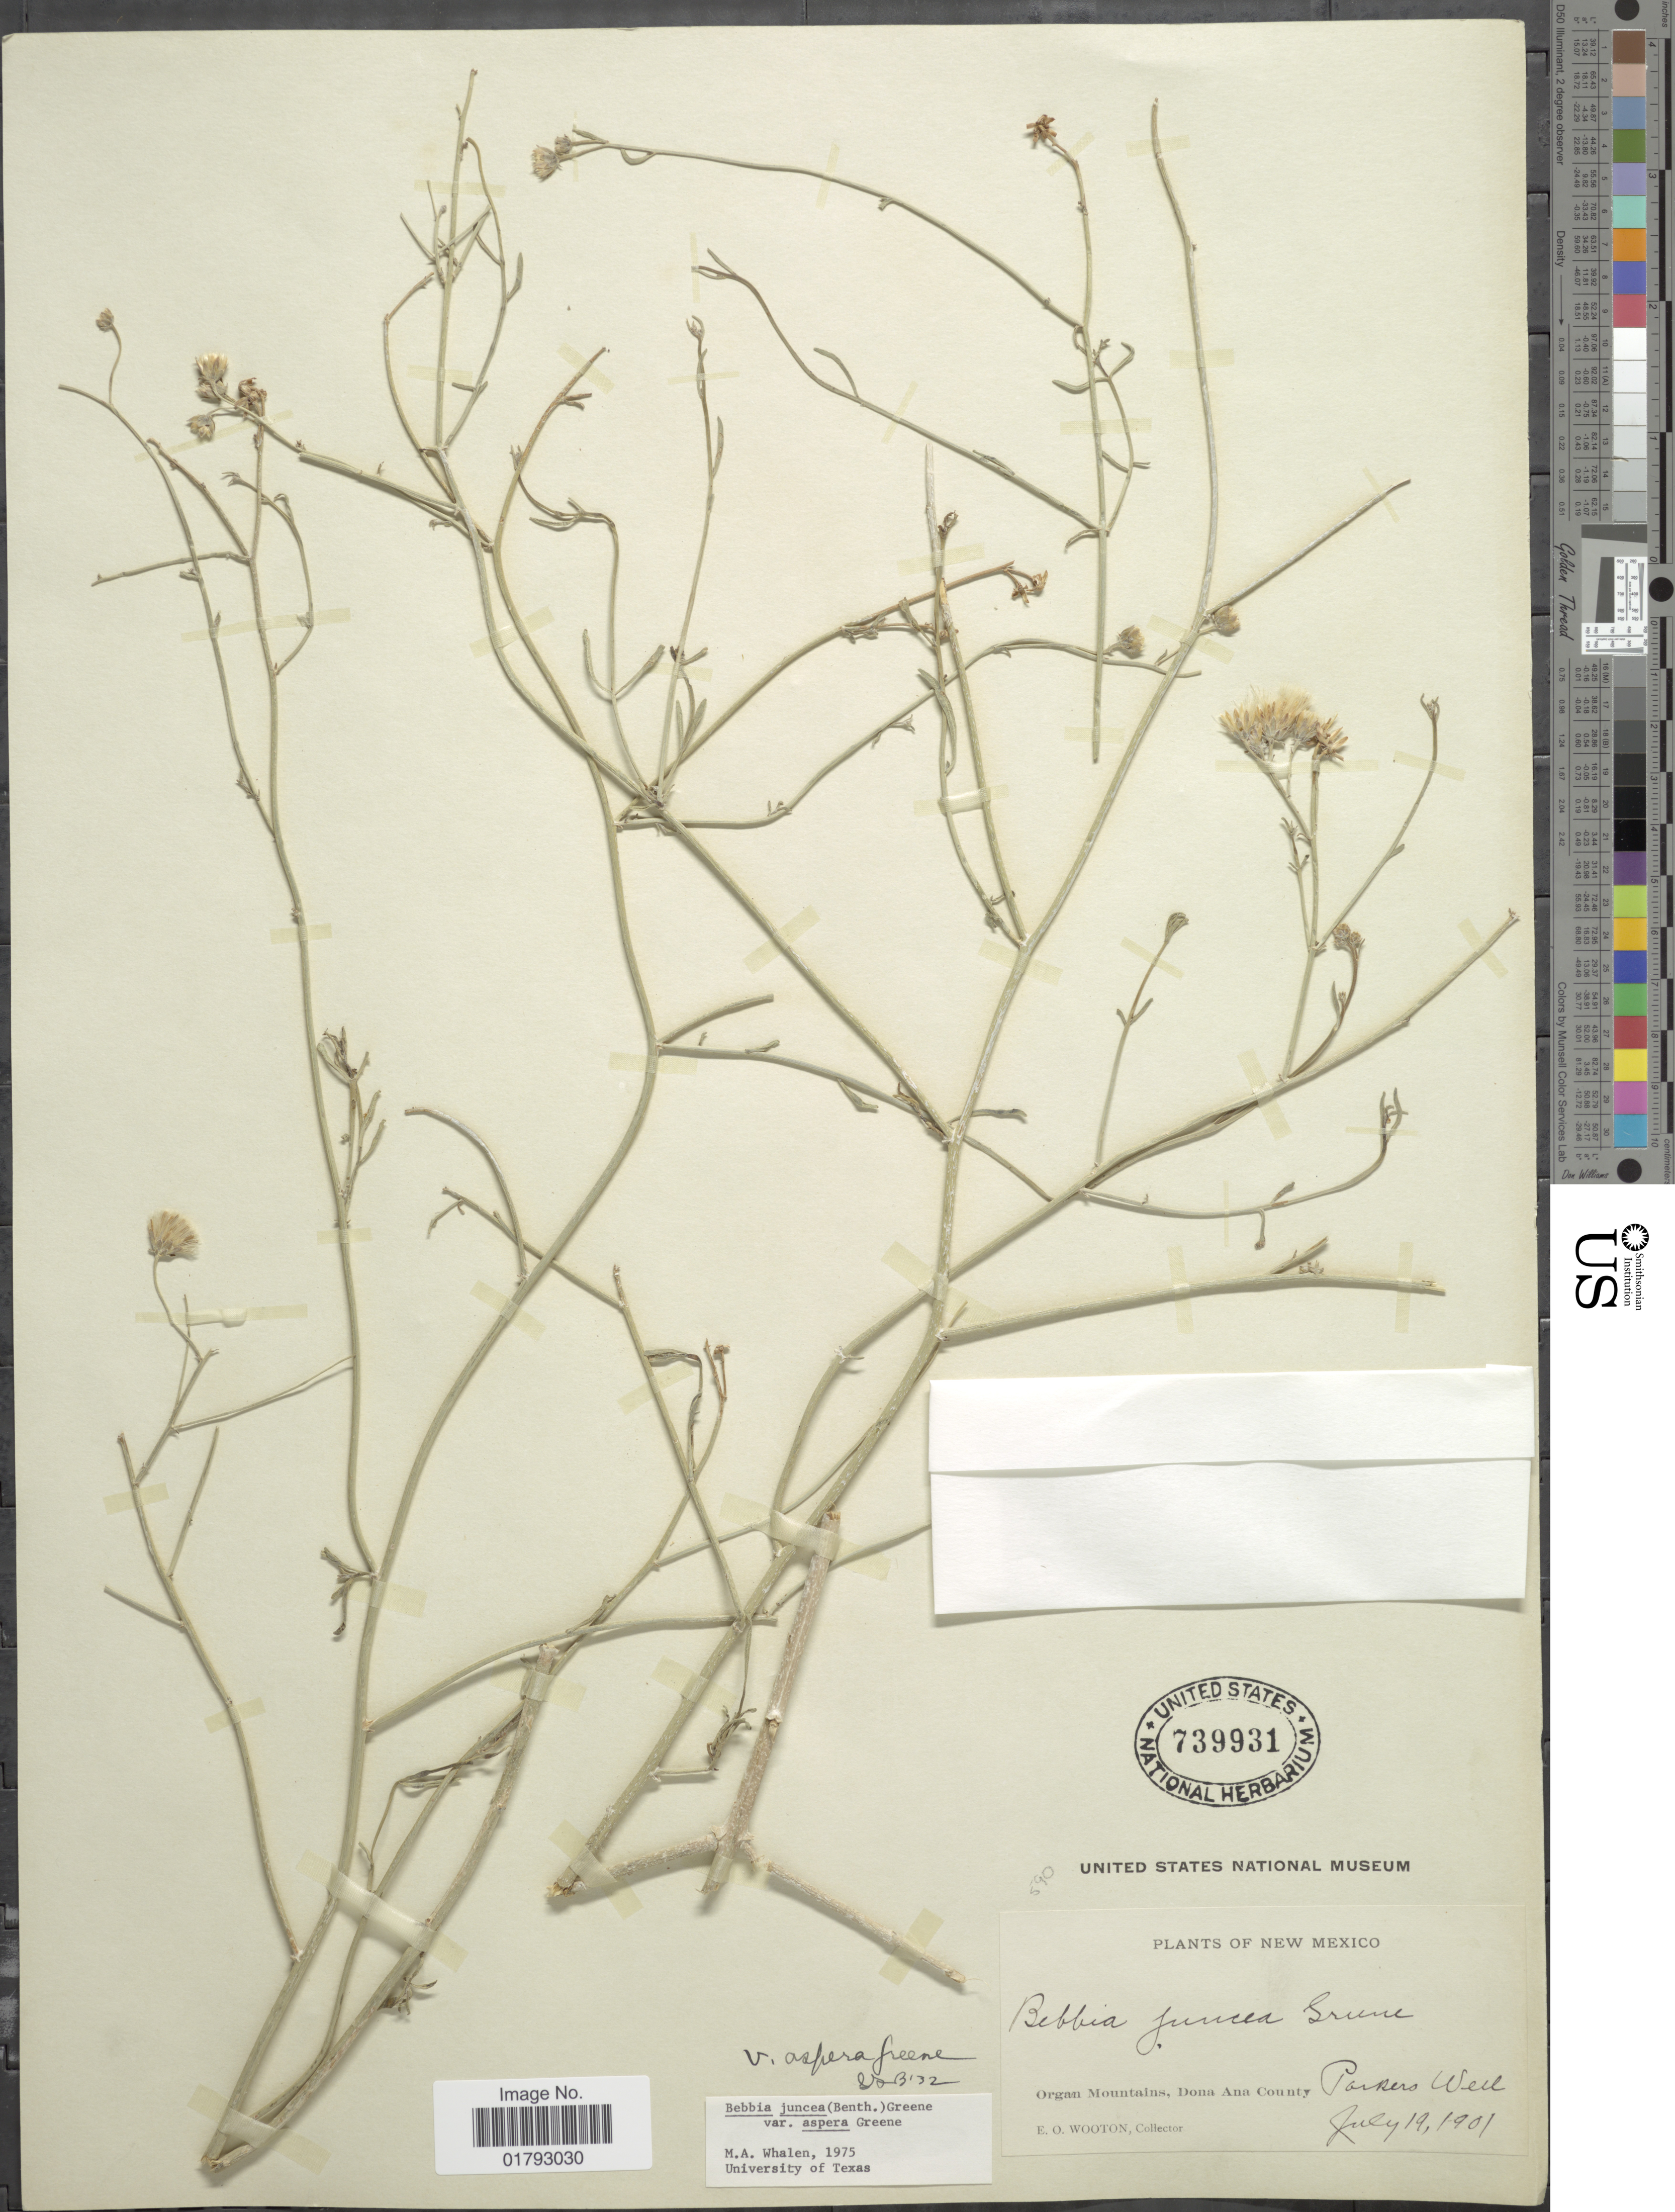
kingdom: Plantae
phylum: Tracheophyta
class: Magnoliopsida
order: Asterales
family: Asteraceae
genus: Bebbia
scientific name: Bebbia juncea var. aspera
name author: Greene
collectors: E. O. Wooton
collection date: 1901-07-19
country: United States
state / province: New Mexico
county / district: Dona Ana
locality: Organ Mountains, Parkers Well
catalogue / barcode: US 739931